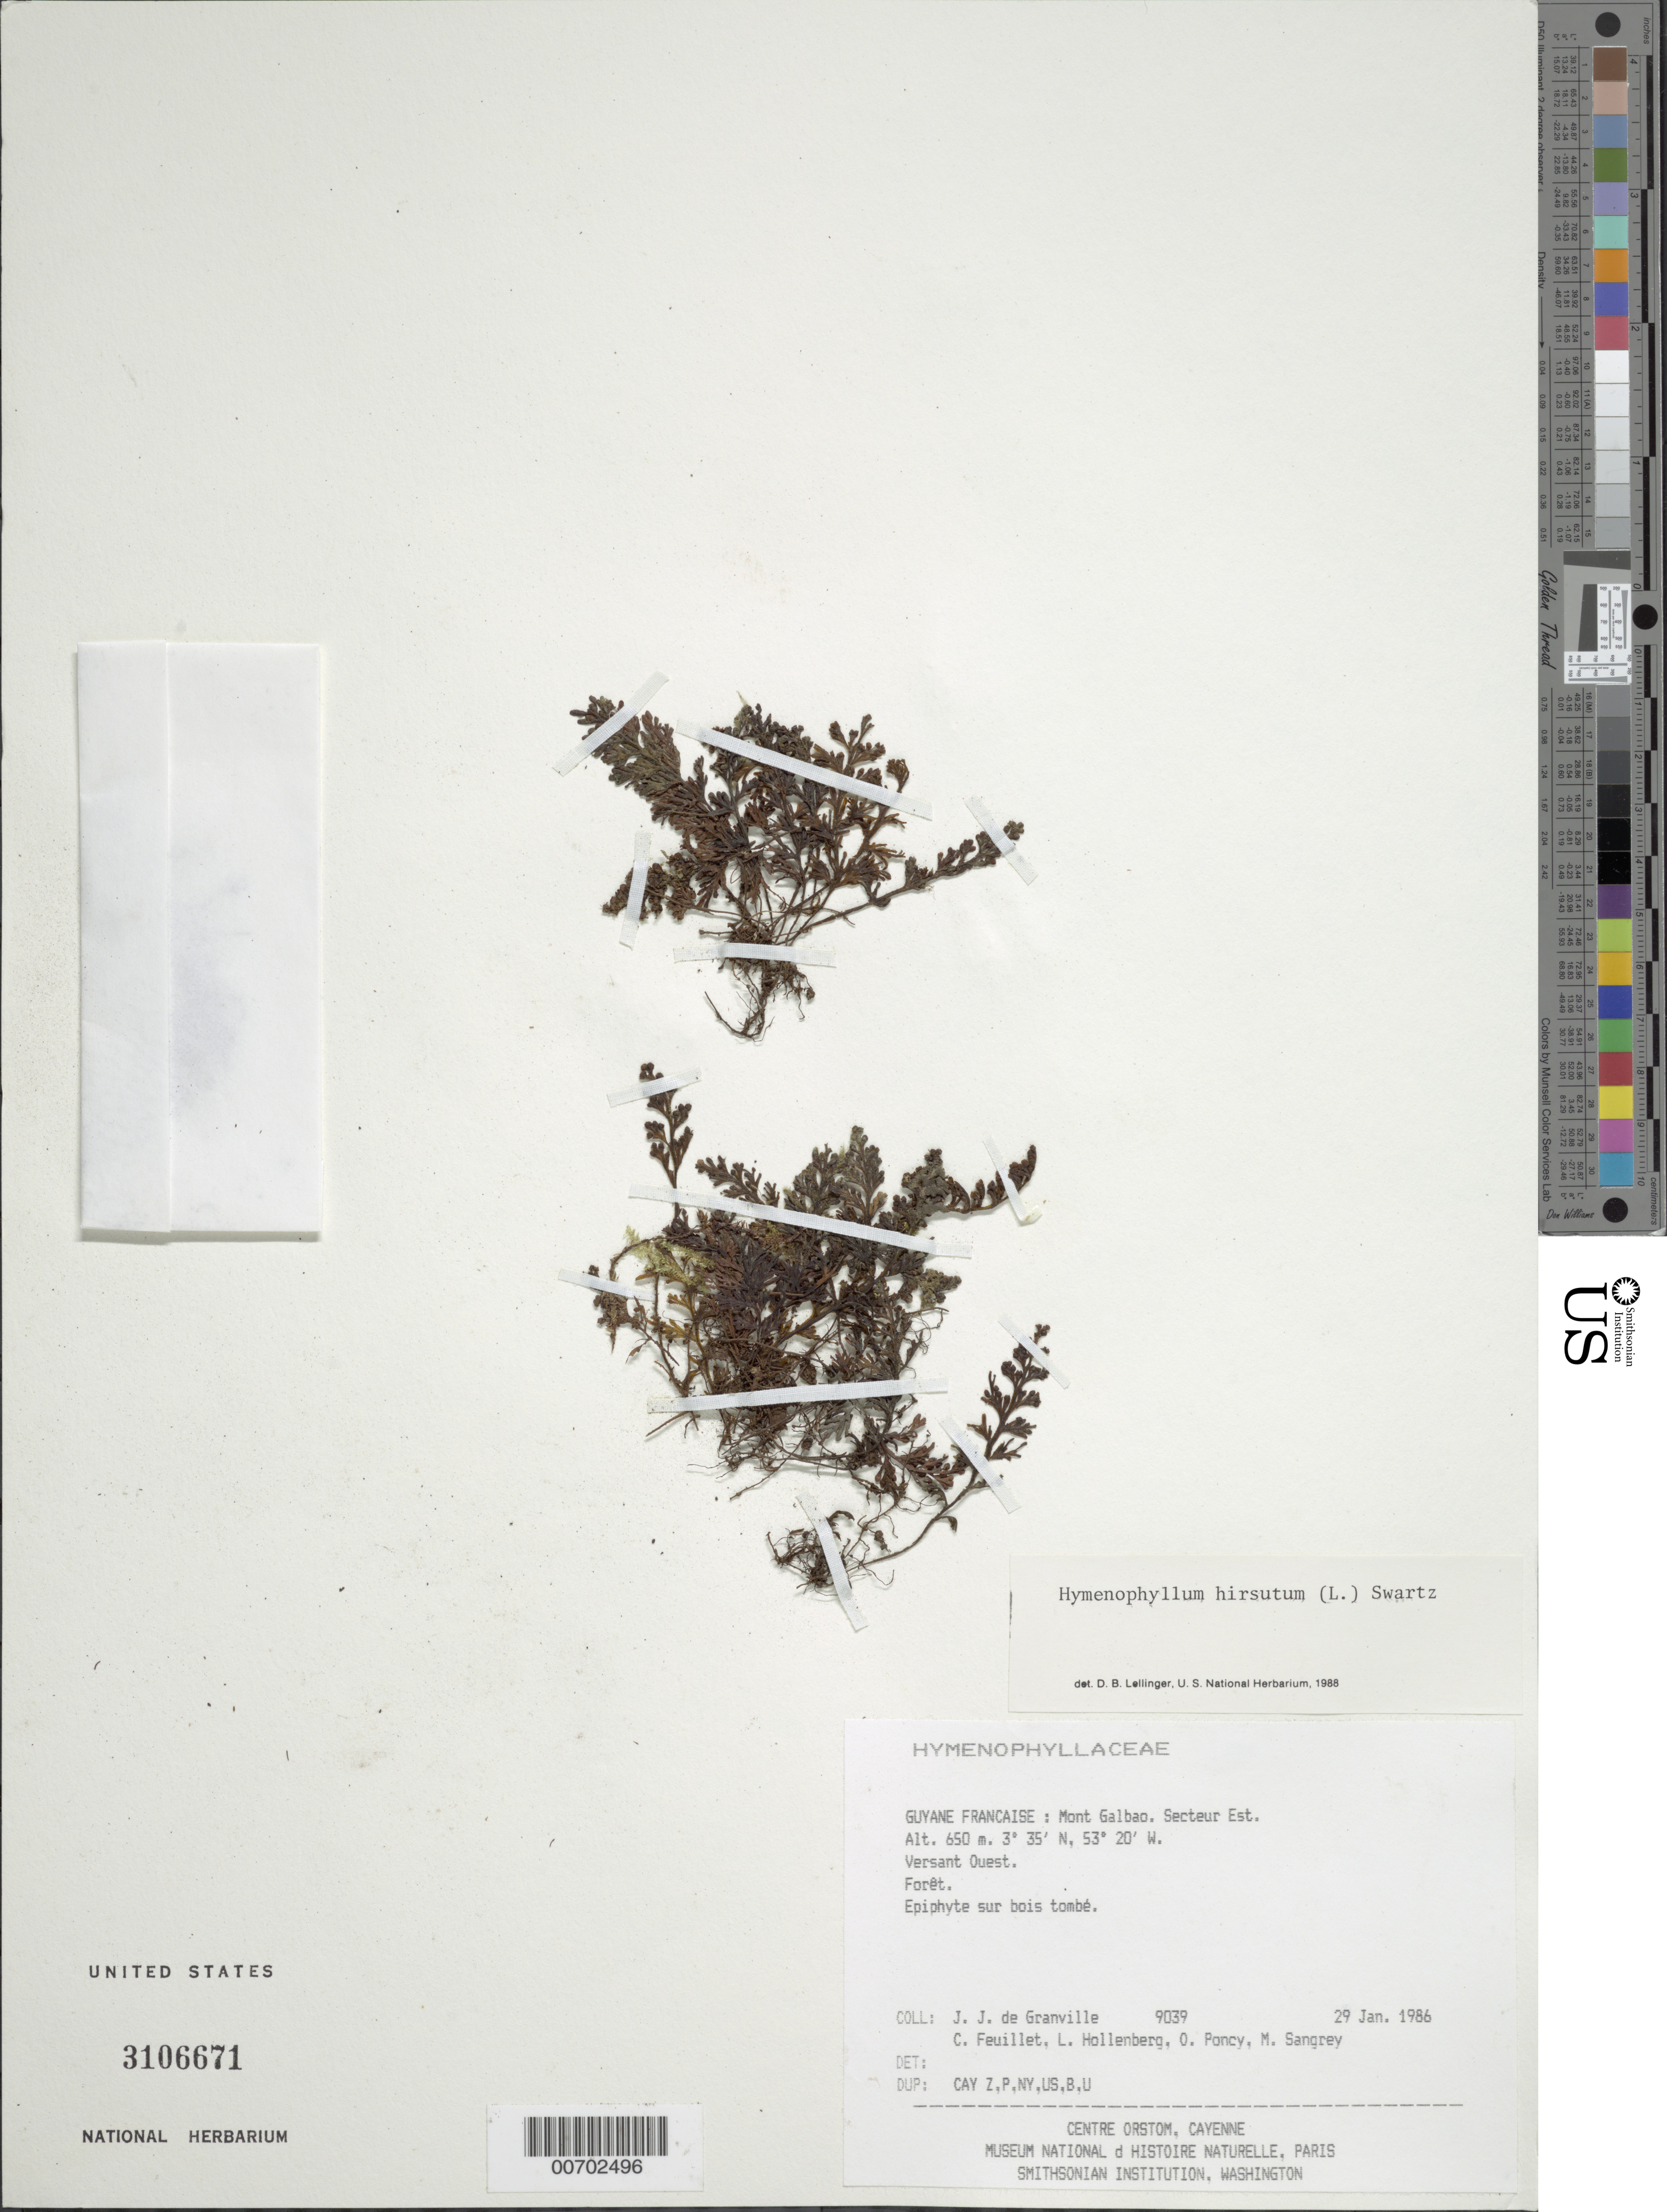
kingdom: Plantae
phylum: Tracheophyta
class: Polypodiopsida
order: Hymenophyllales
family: Hymenophyllaceae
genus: Hymenophyllum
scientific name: Hymenophyllum hirsutum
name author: (L.) Sw.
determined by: Lellinger, David B., (BOT), Smithsonian Institution - National Museum of Natural History (UNITED STATES)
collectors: J.-J. de Granville, C. Feuillet, L. Hollenberg, O. Poncy & M. S. Sangrey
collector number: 9039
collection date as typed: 29-Jan-86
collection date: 1986-01-29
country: French Guiana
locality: Mont Galbao. Secteur Est. Versant Ouest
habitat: Forêt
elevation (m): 650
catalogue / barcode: US 3106671